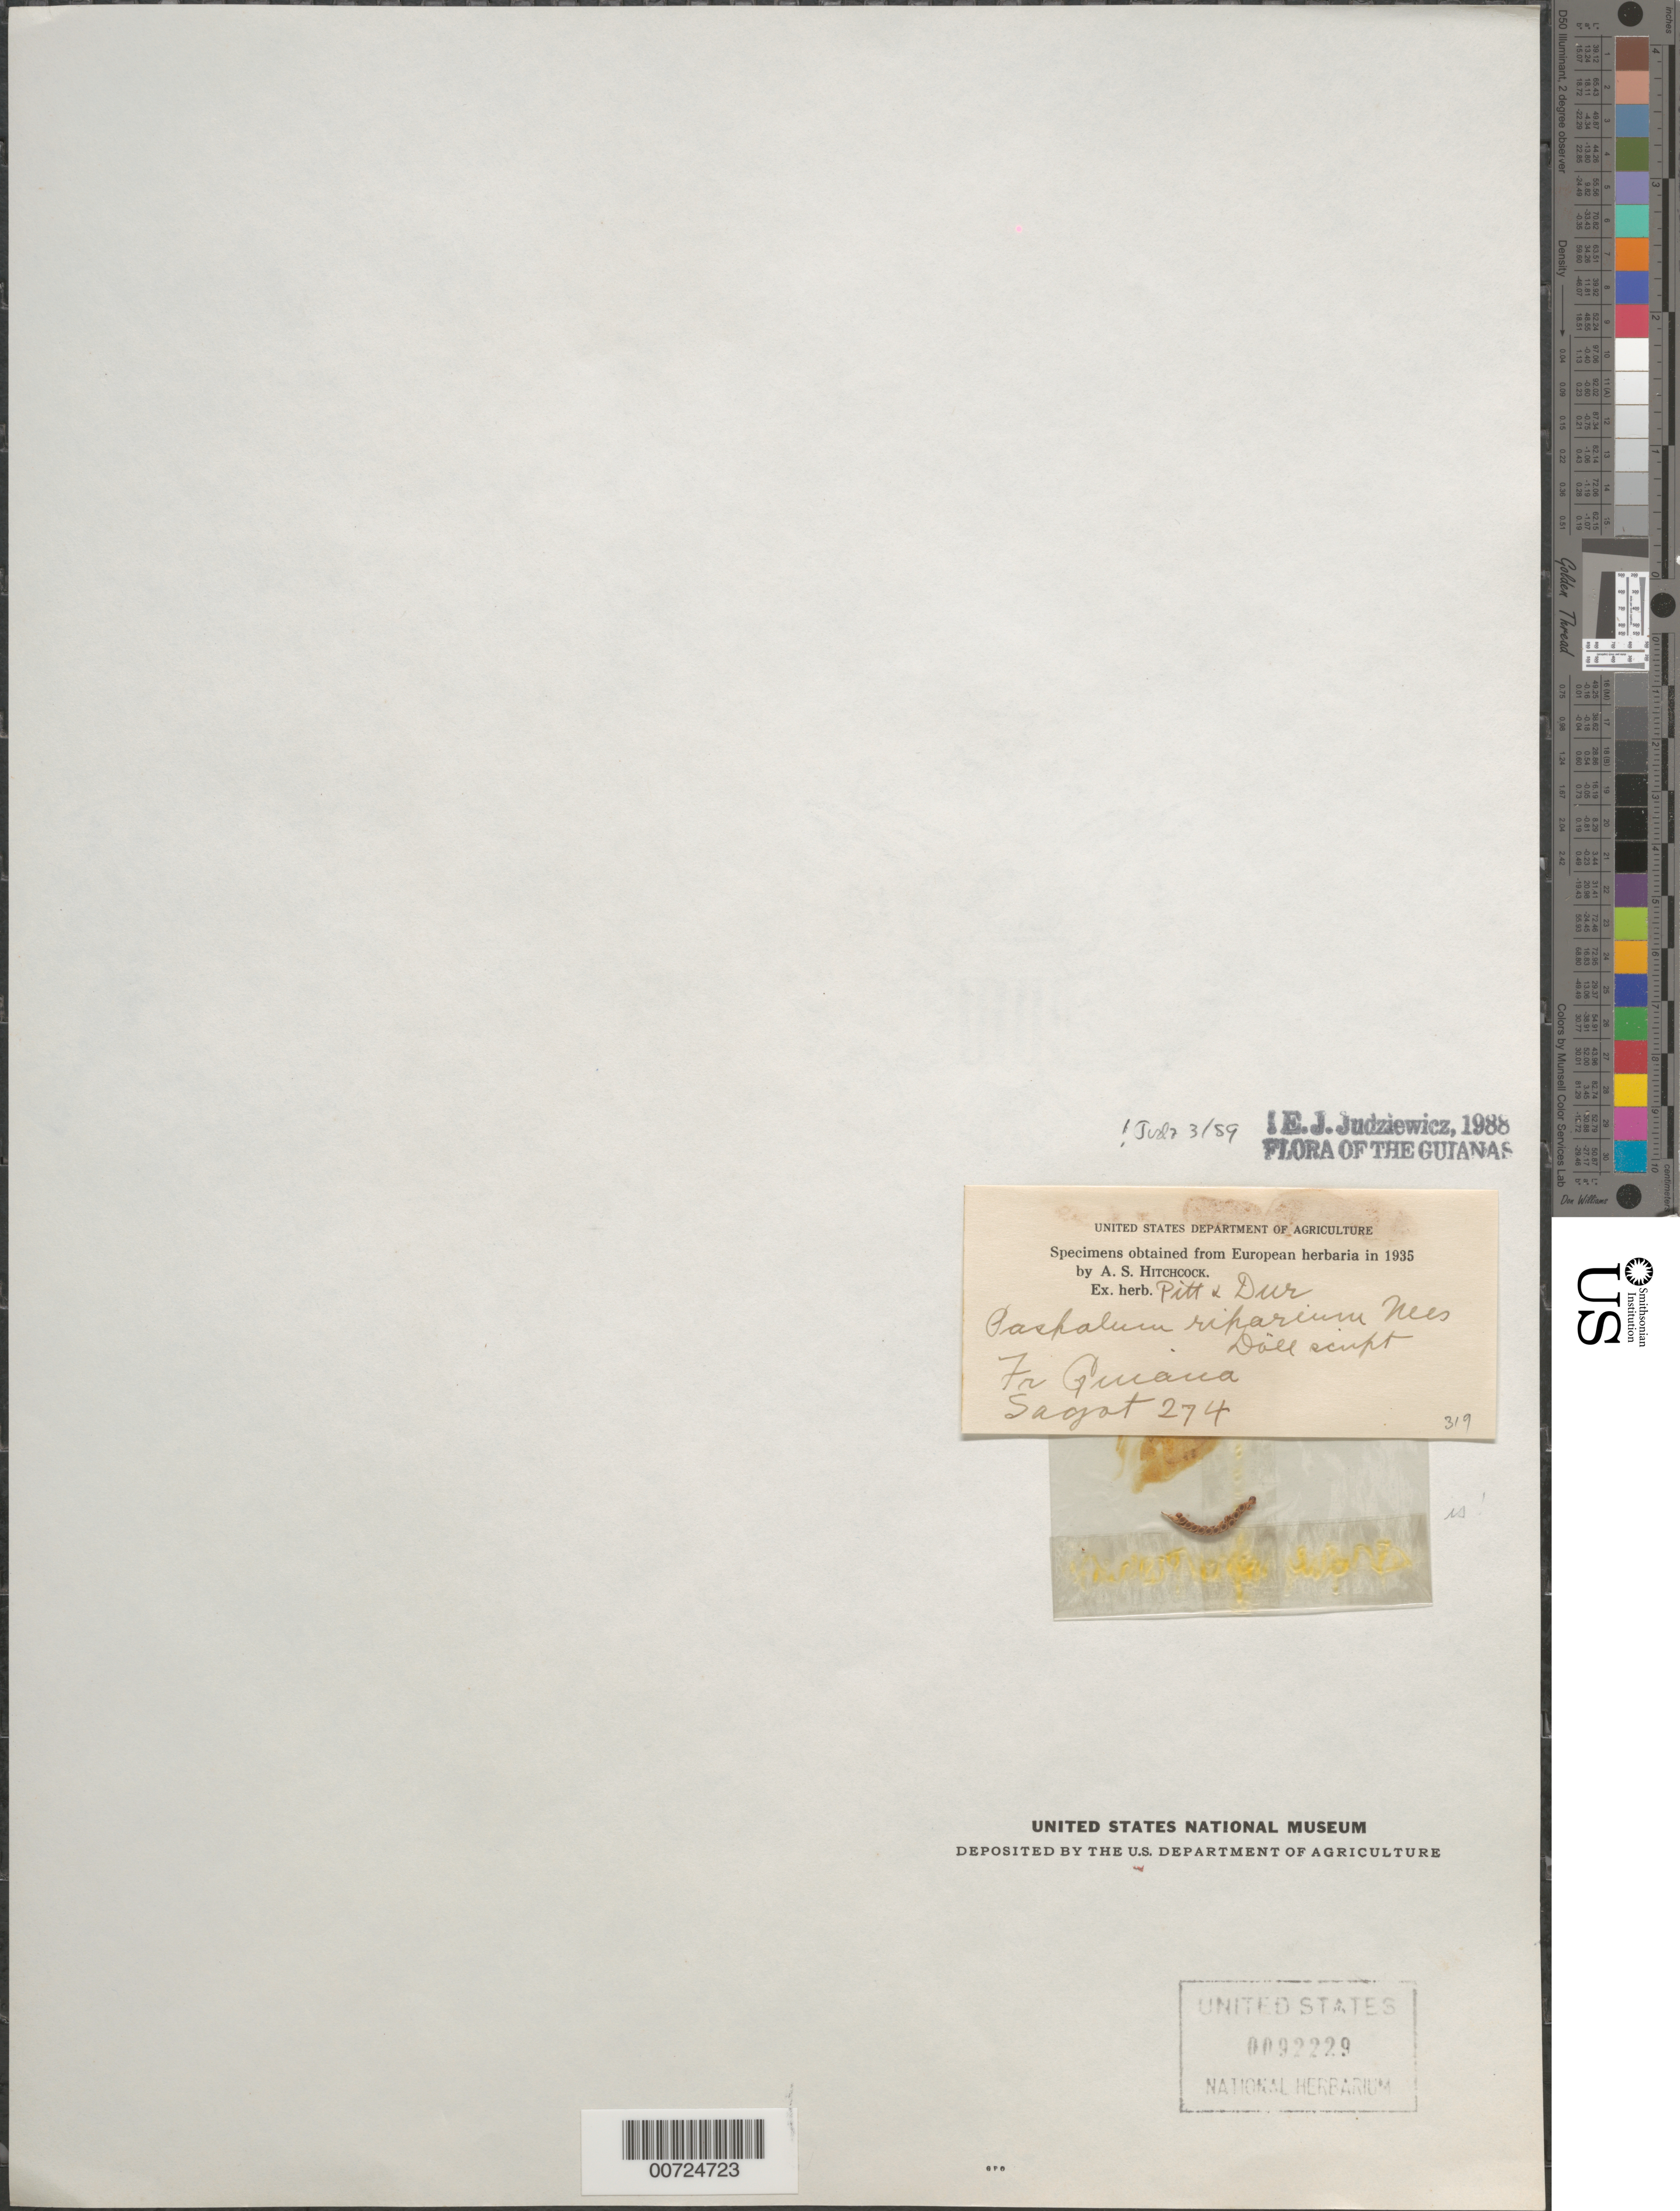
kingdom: Plantae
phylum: Tracheophyta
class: Liliopsida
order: Poales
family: Poaceae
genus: Paspalum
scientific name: Paspalum riparium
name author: Nees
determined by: Judziewicz, E. J.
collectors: P. A. Sagot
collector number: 274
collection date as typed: s.d.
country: French Guiana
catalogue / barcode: US 92229